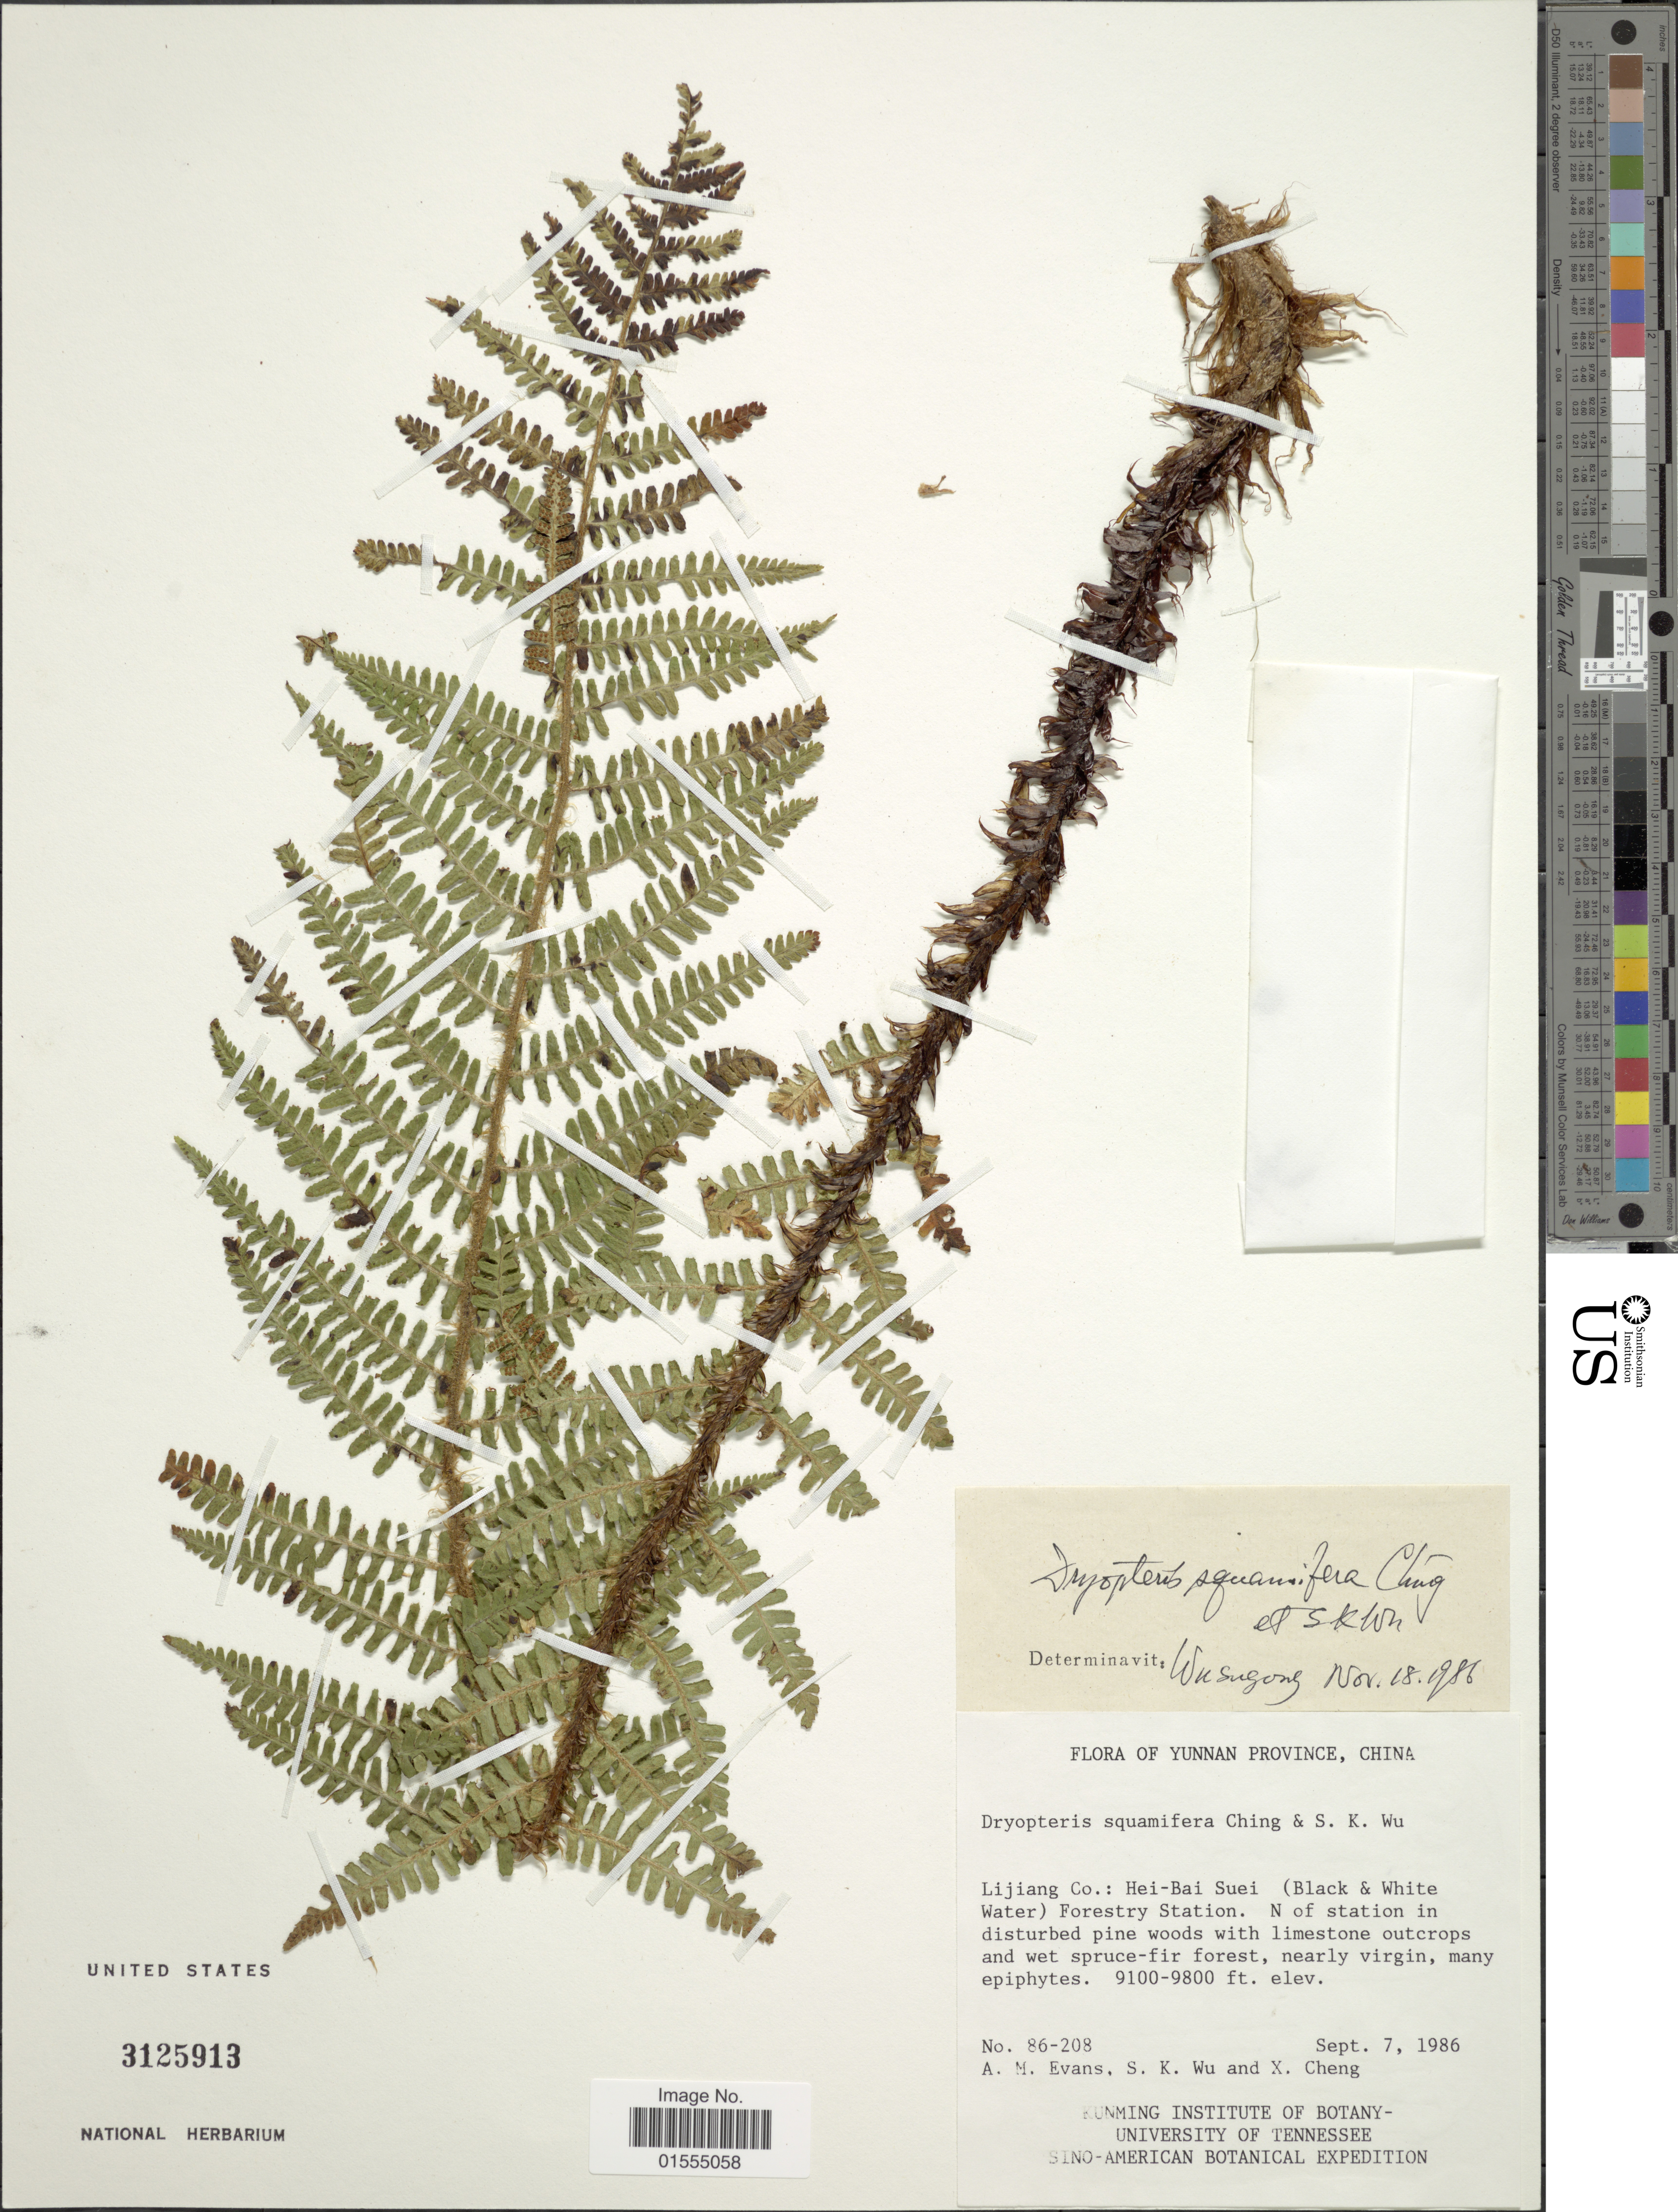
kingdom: Plantae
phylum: Tracheophyta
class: Polypodiopsida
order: Polypodiales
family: Dryopteridaceae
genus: Dryopteris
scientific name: Dryopteris squamifera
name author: Ching & S.K. Wu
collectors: A. M. Evans, S. K. Wu & X. Cheng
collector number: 86-208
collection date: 1986-09-07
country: China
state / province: Yunnan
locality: Yunnan Province, China, Lijiang Co.: Hei-Bai Suei (Black and White Water) Forestry Station, N of station in disturbed pine woods with limestone outcrops and wet spruce-fir forest, nearly virgin, many epiphytes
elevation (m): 2774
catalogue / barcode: US 3125913